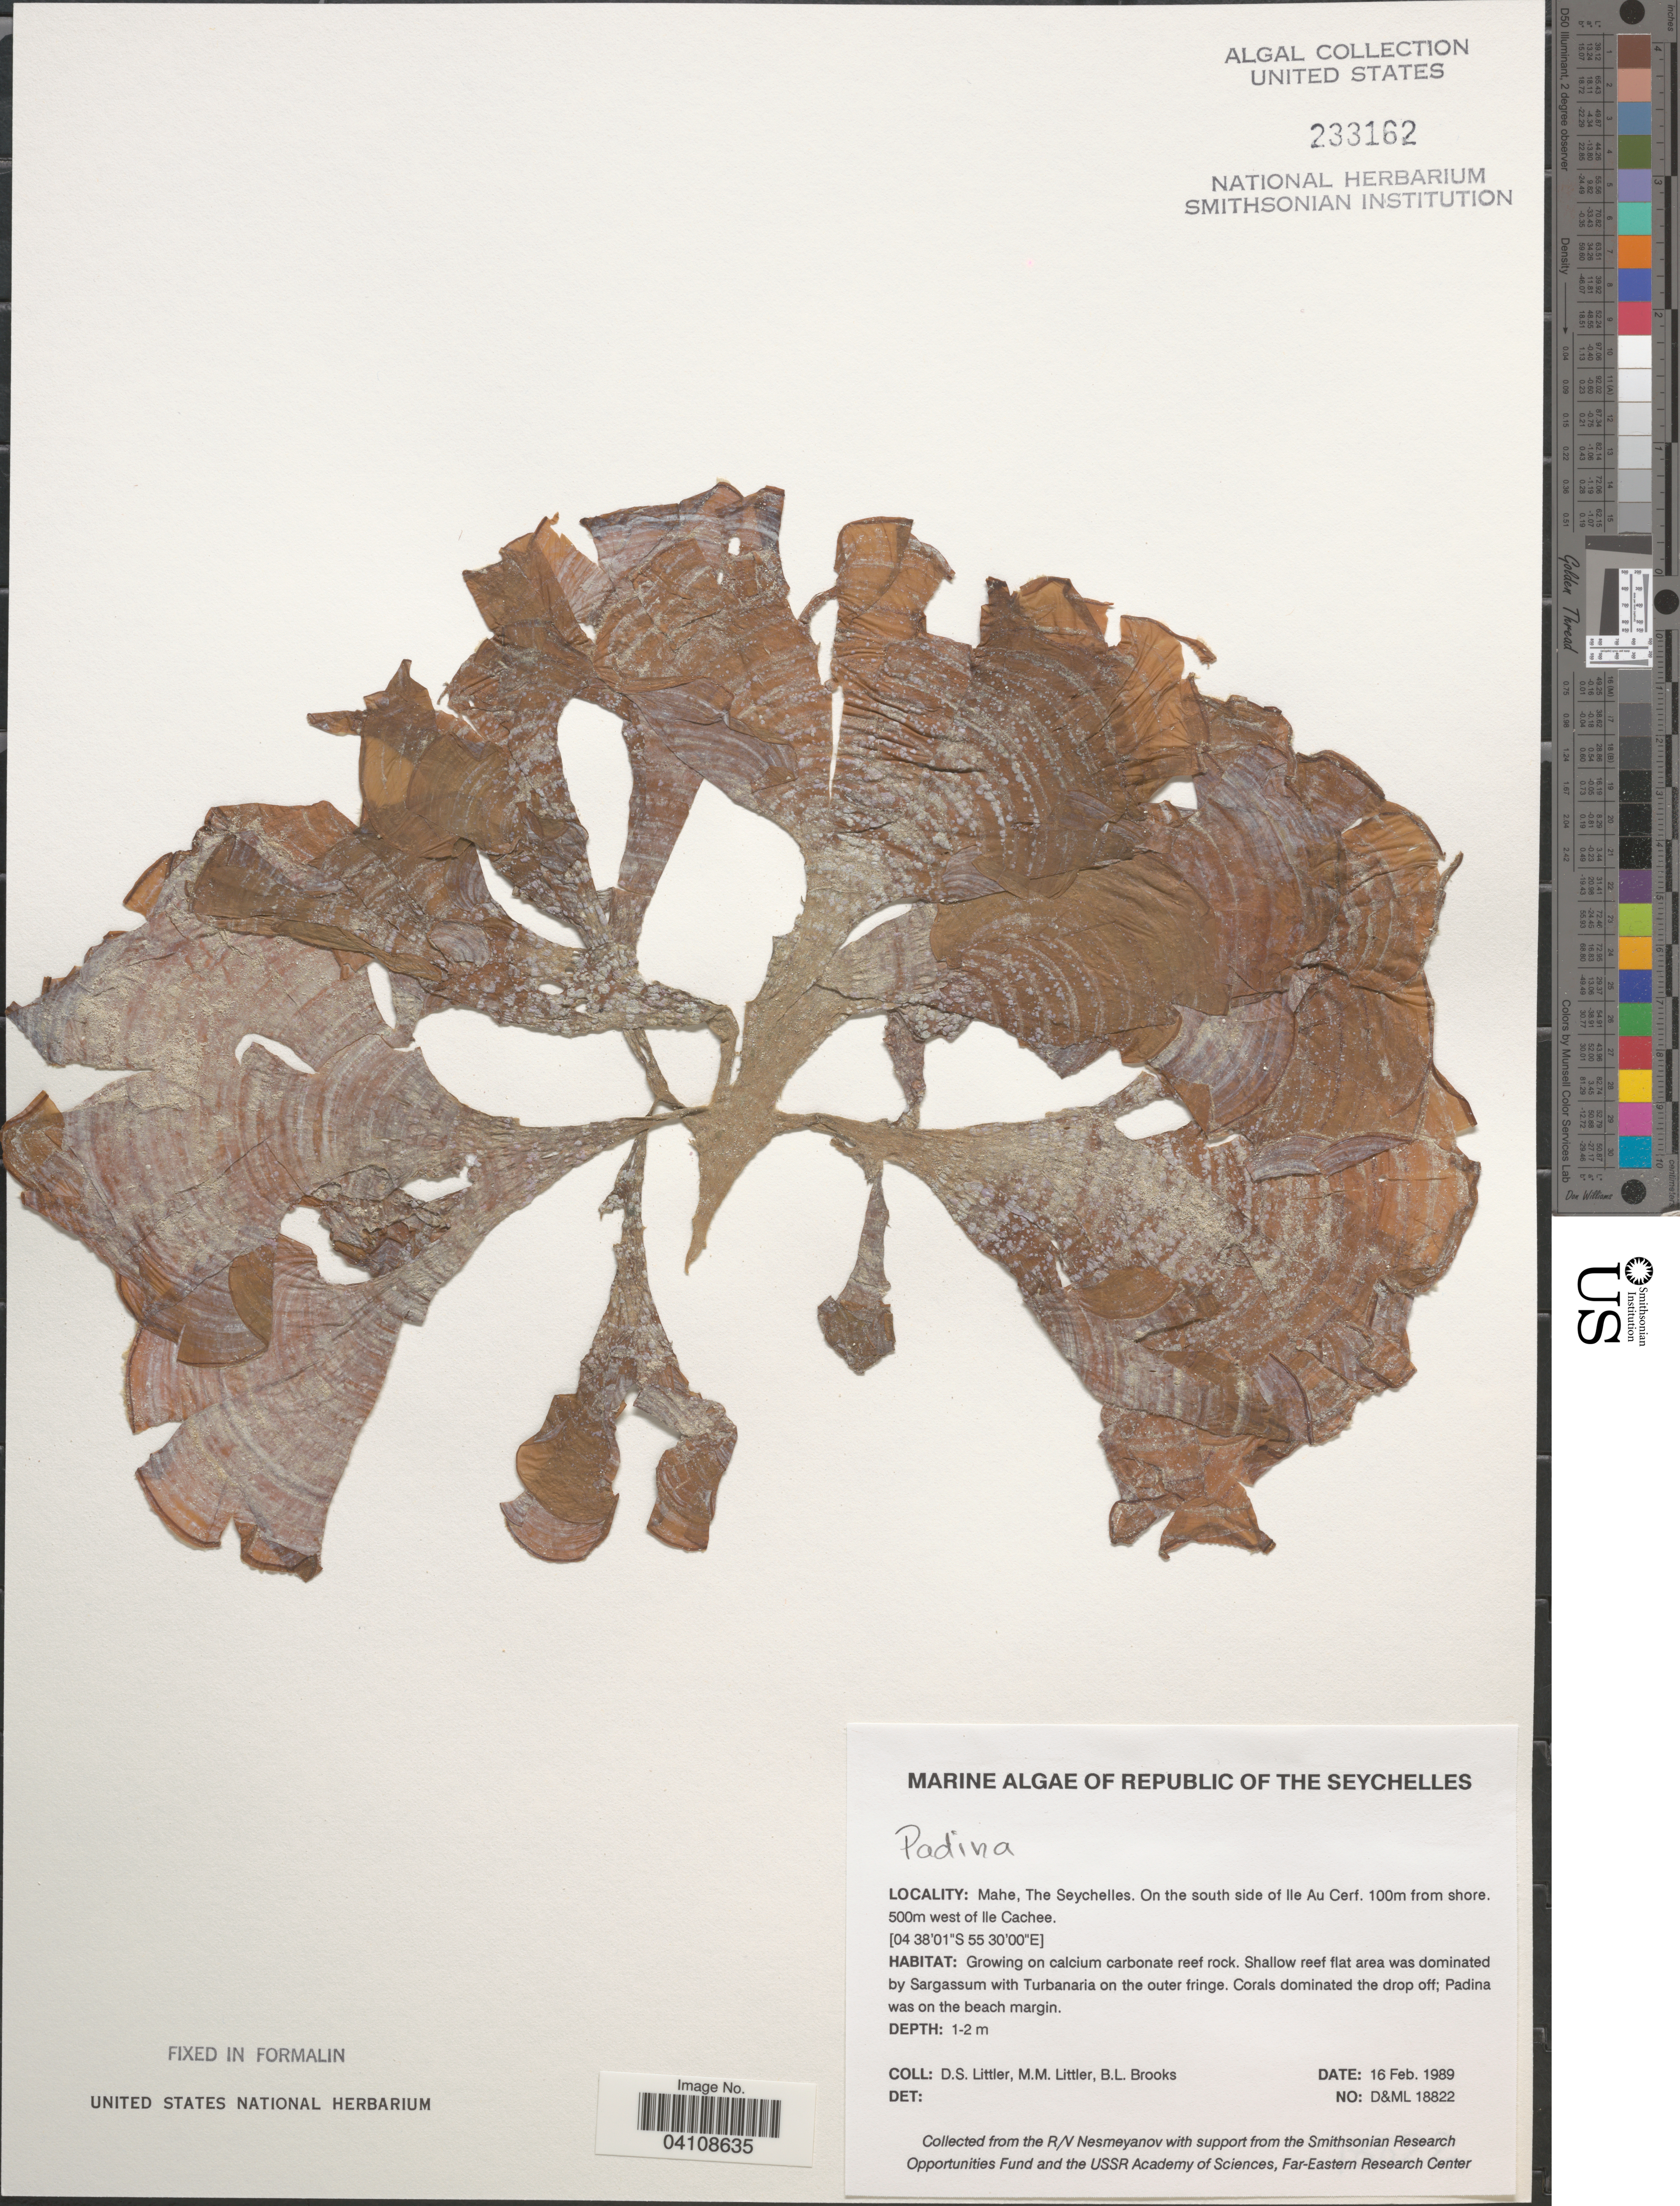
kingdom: Chromista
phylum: Ochrophyta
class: Phaeophyceae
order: Dictyotales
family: Dictyotaceae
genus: Padina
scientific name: Padina sp.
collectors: D. S. Littler & B. Brooks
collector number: D&ML18822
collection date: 1989-02-16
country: Seychelles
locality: Republic of The Seychelles. Mahe. On the south side of Ile Au Cerf. 100m from shore. 500m west of Ile Cachee.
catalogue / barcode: US 233162